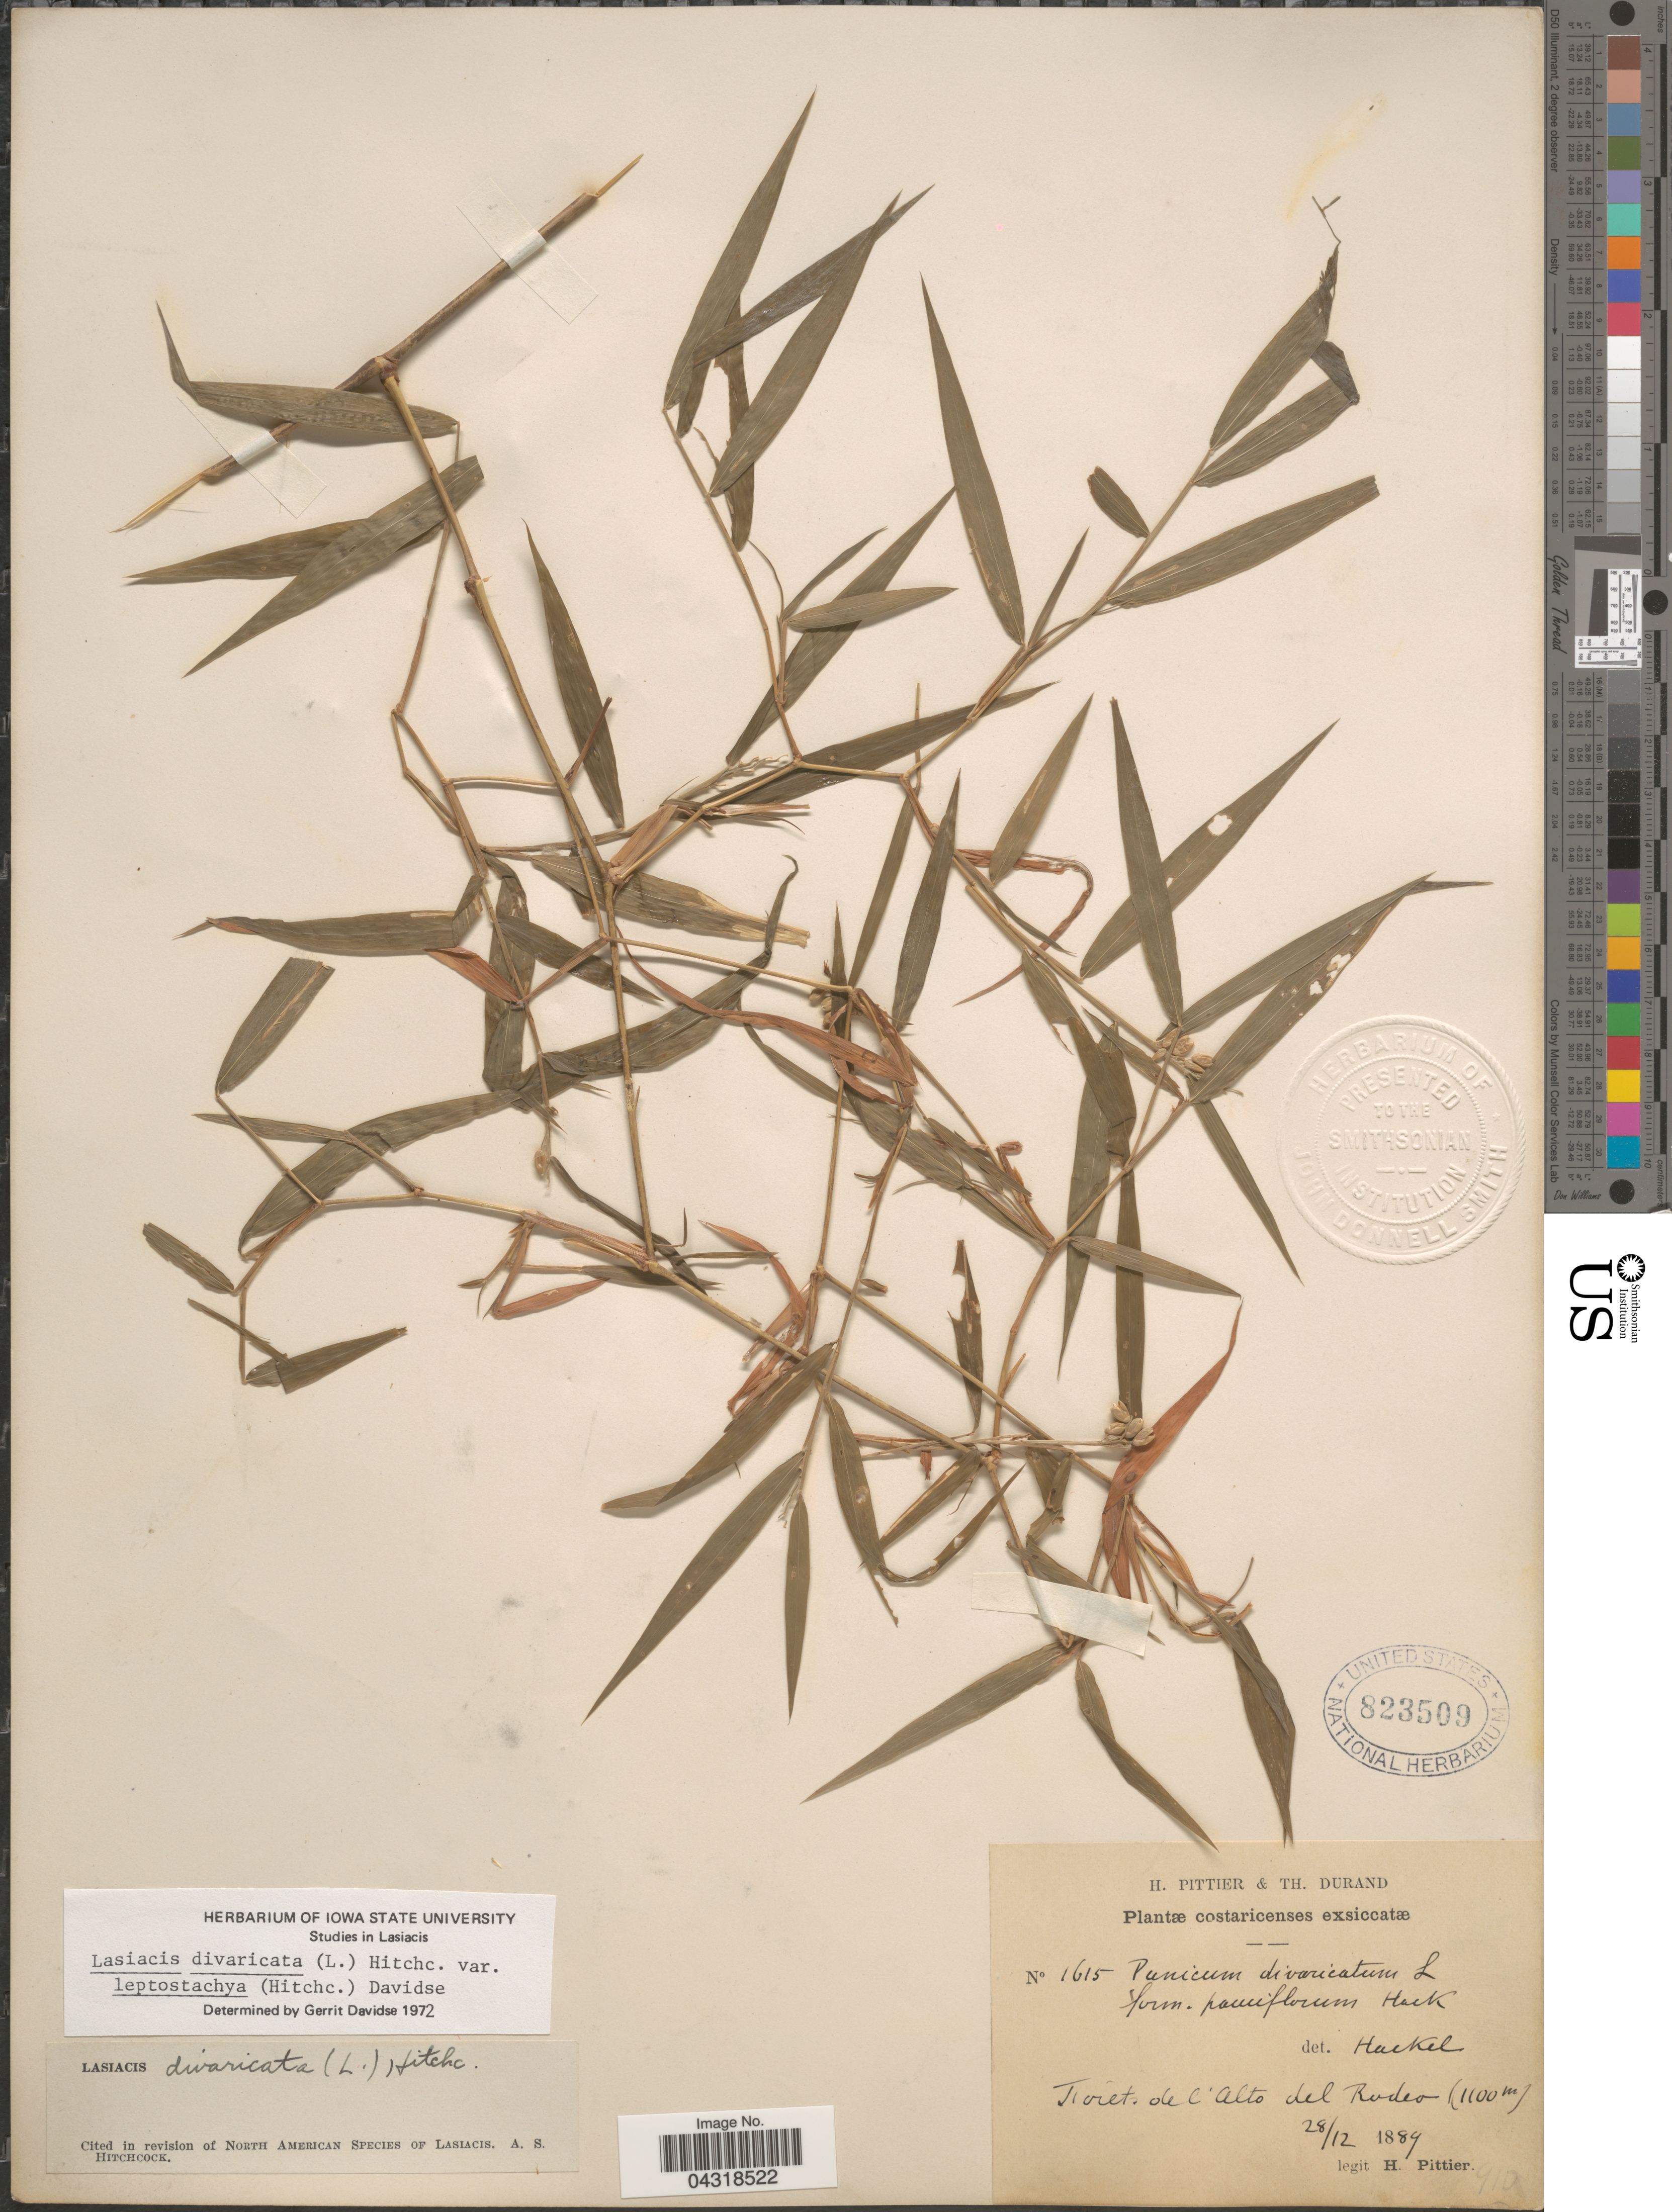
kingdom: Plantae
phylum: Tracheophyta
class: Liliopsida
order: Poales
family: Poaceae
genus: Lasiacis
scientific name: Lasiacis divaricata var. leptostachya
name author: (Hitchc.) Davidse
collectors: H. F. Pittier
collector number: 1615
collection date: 1889-12-28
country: Costa Rica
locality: Costaricenses. Forêt de l'Alto del Rodeo.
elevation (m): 1100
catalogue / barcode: US 823509